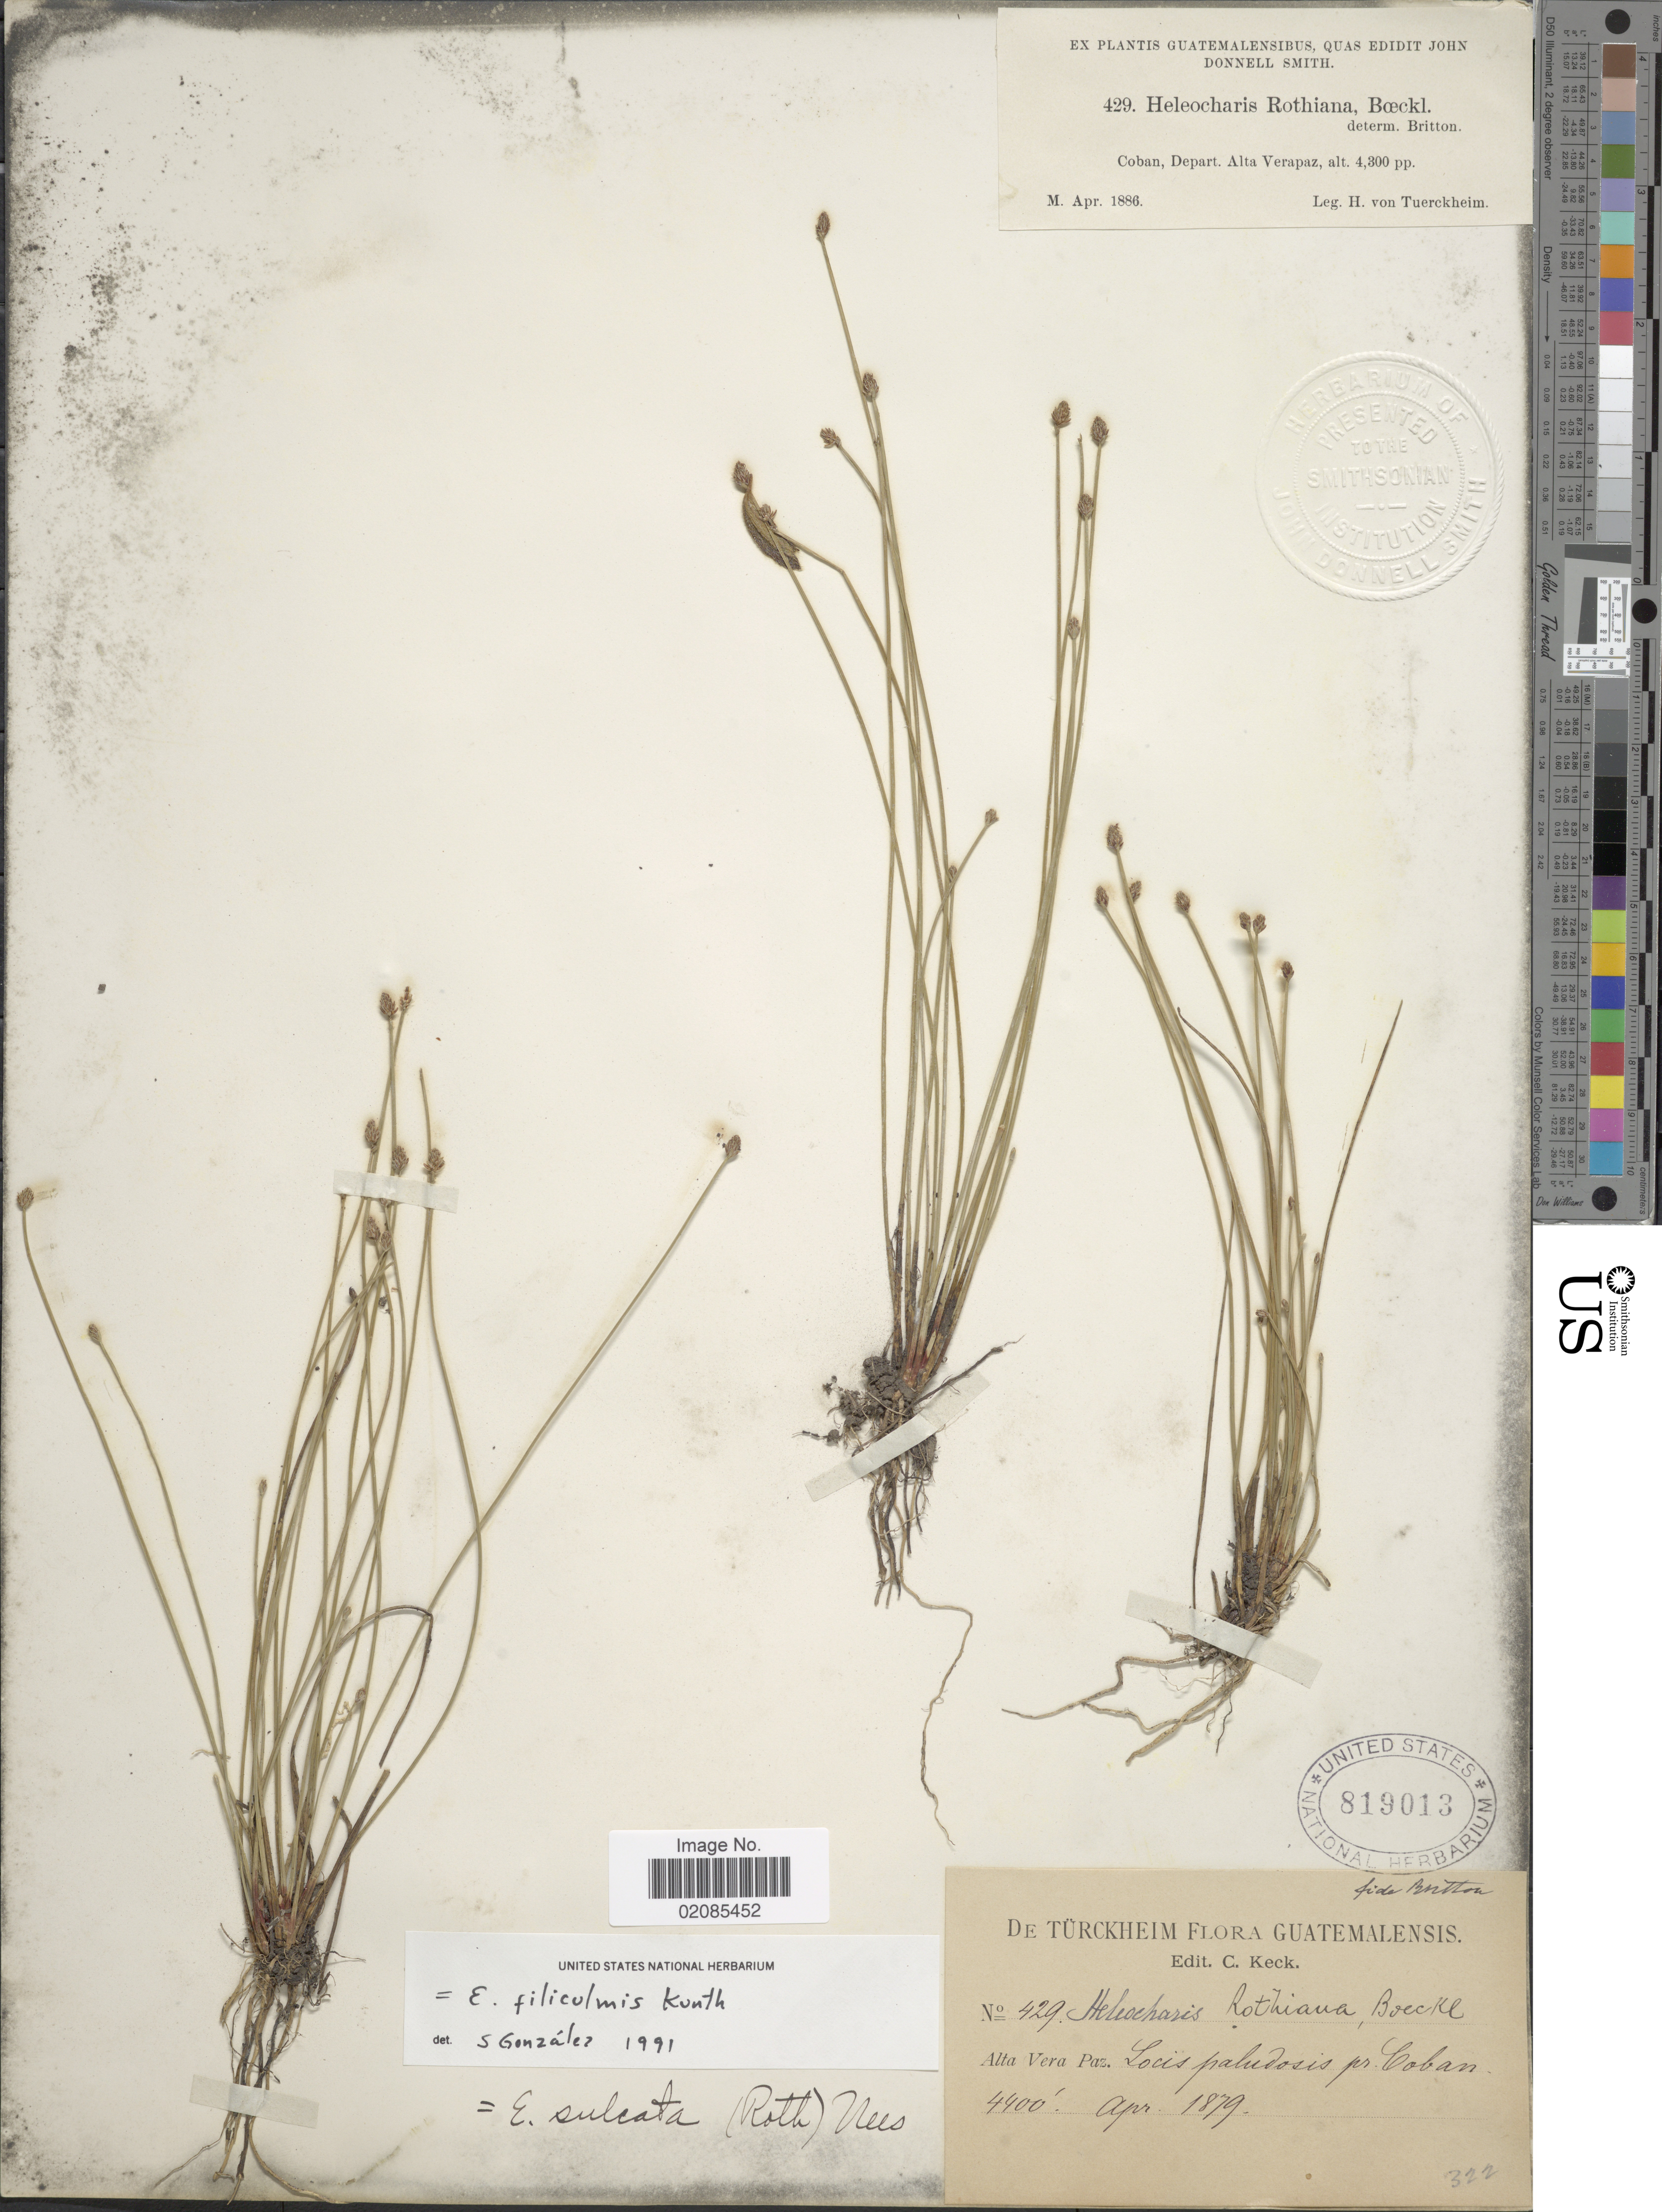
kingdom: Plantae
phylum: Tracheophyta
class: Liliopsida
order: Poales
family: Cyperaceae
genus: Eleocharis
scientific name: Eleocharis filiculmis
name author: Kunth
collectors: -. De Türckheim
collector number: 429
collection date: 1879-04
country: Guatemala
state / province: Alta Verapaz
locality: Locis paludosis pr. Coban.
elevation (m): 1341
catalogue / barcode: US 819013